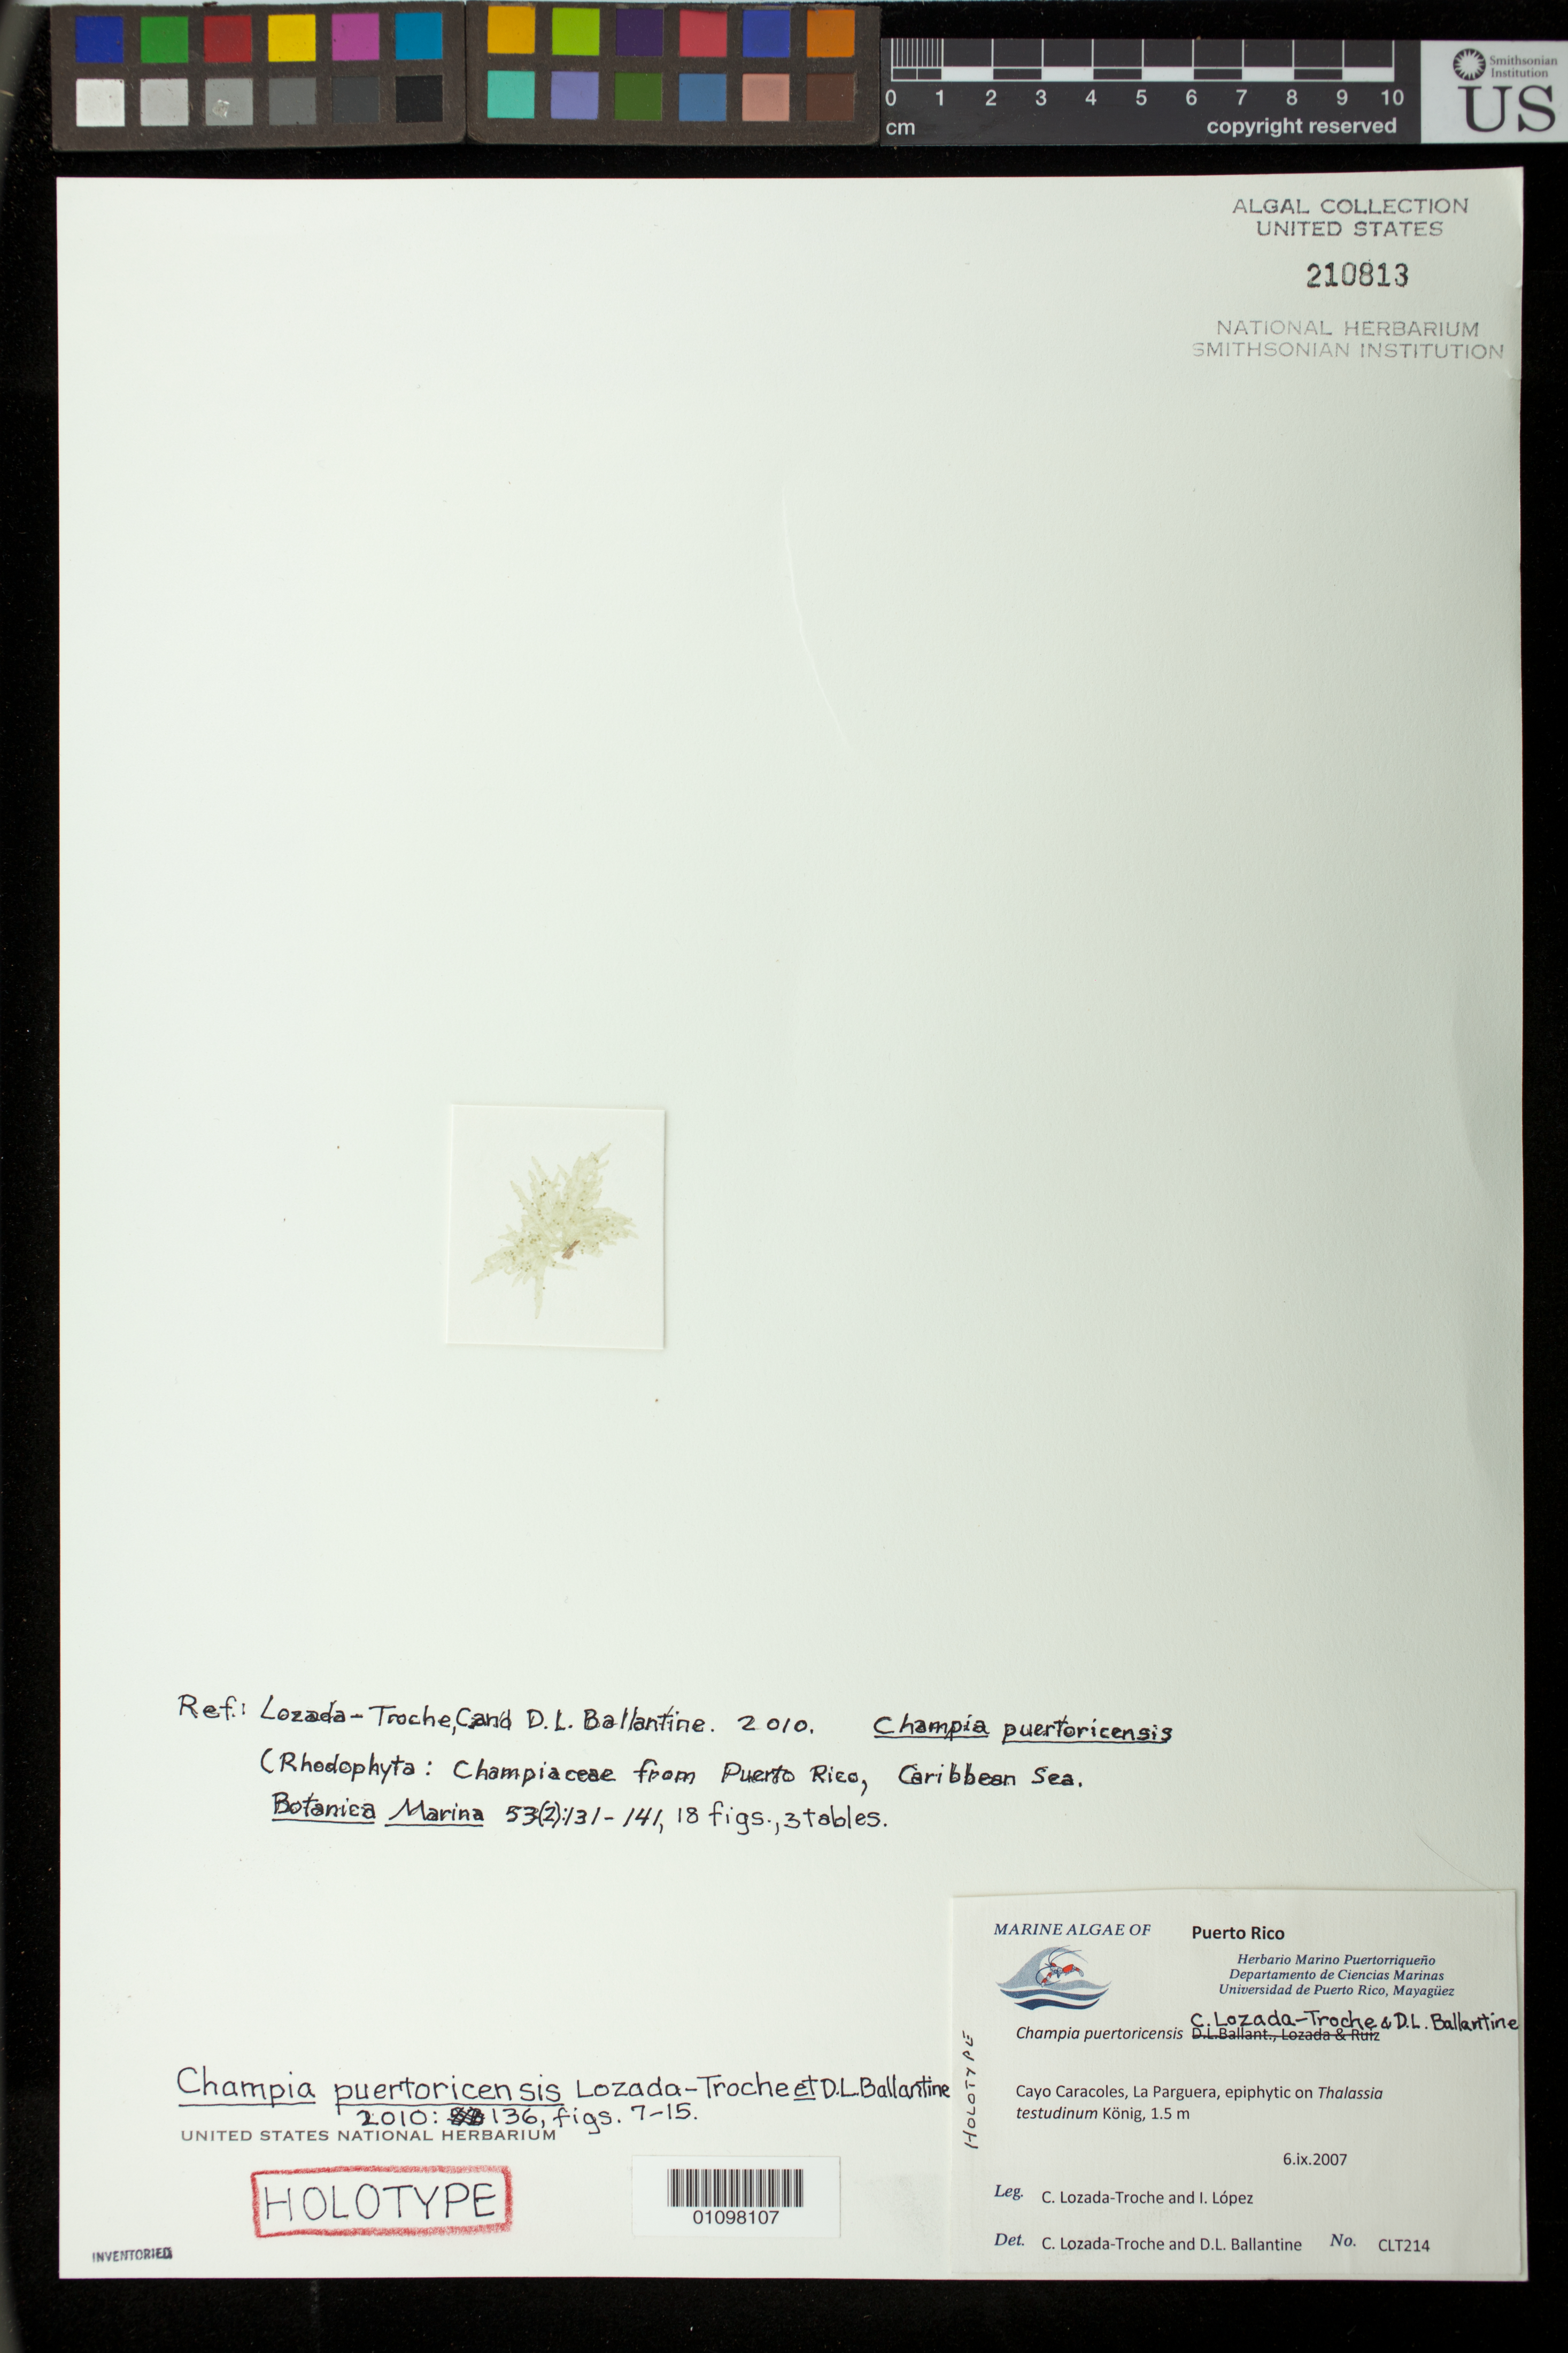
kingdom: Plantae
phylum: Rhodophyta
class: Florideophyceae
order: Rhodymeniales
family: Champiaceae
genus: Champia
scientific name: Champia puertoricensis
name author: C.Lozada-Troche & D.L. Ballant.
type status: Holotype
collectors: C. Lozada-Troche & I. Lopéz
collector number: CLT 214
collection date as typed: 06 Sep 2007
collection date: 2007-09-06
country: Puerto Rico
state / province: Lajas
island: Cayo Caracoles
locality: La Parguera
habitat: Epiphytic on Thalassia testudinum Koenig, 1.5 m.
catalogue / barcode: US 210813